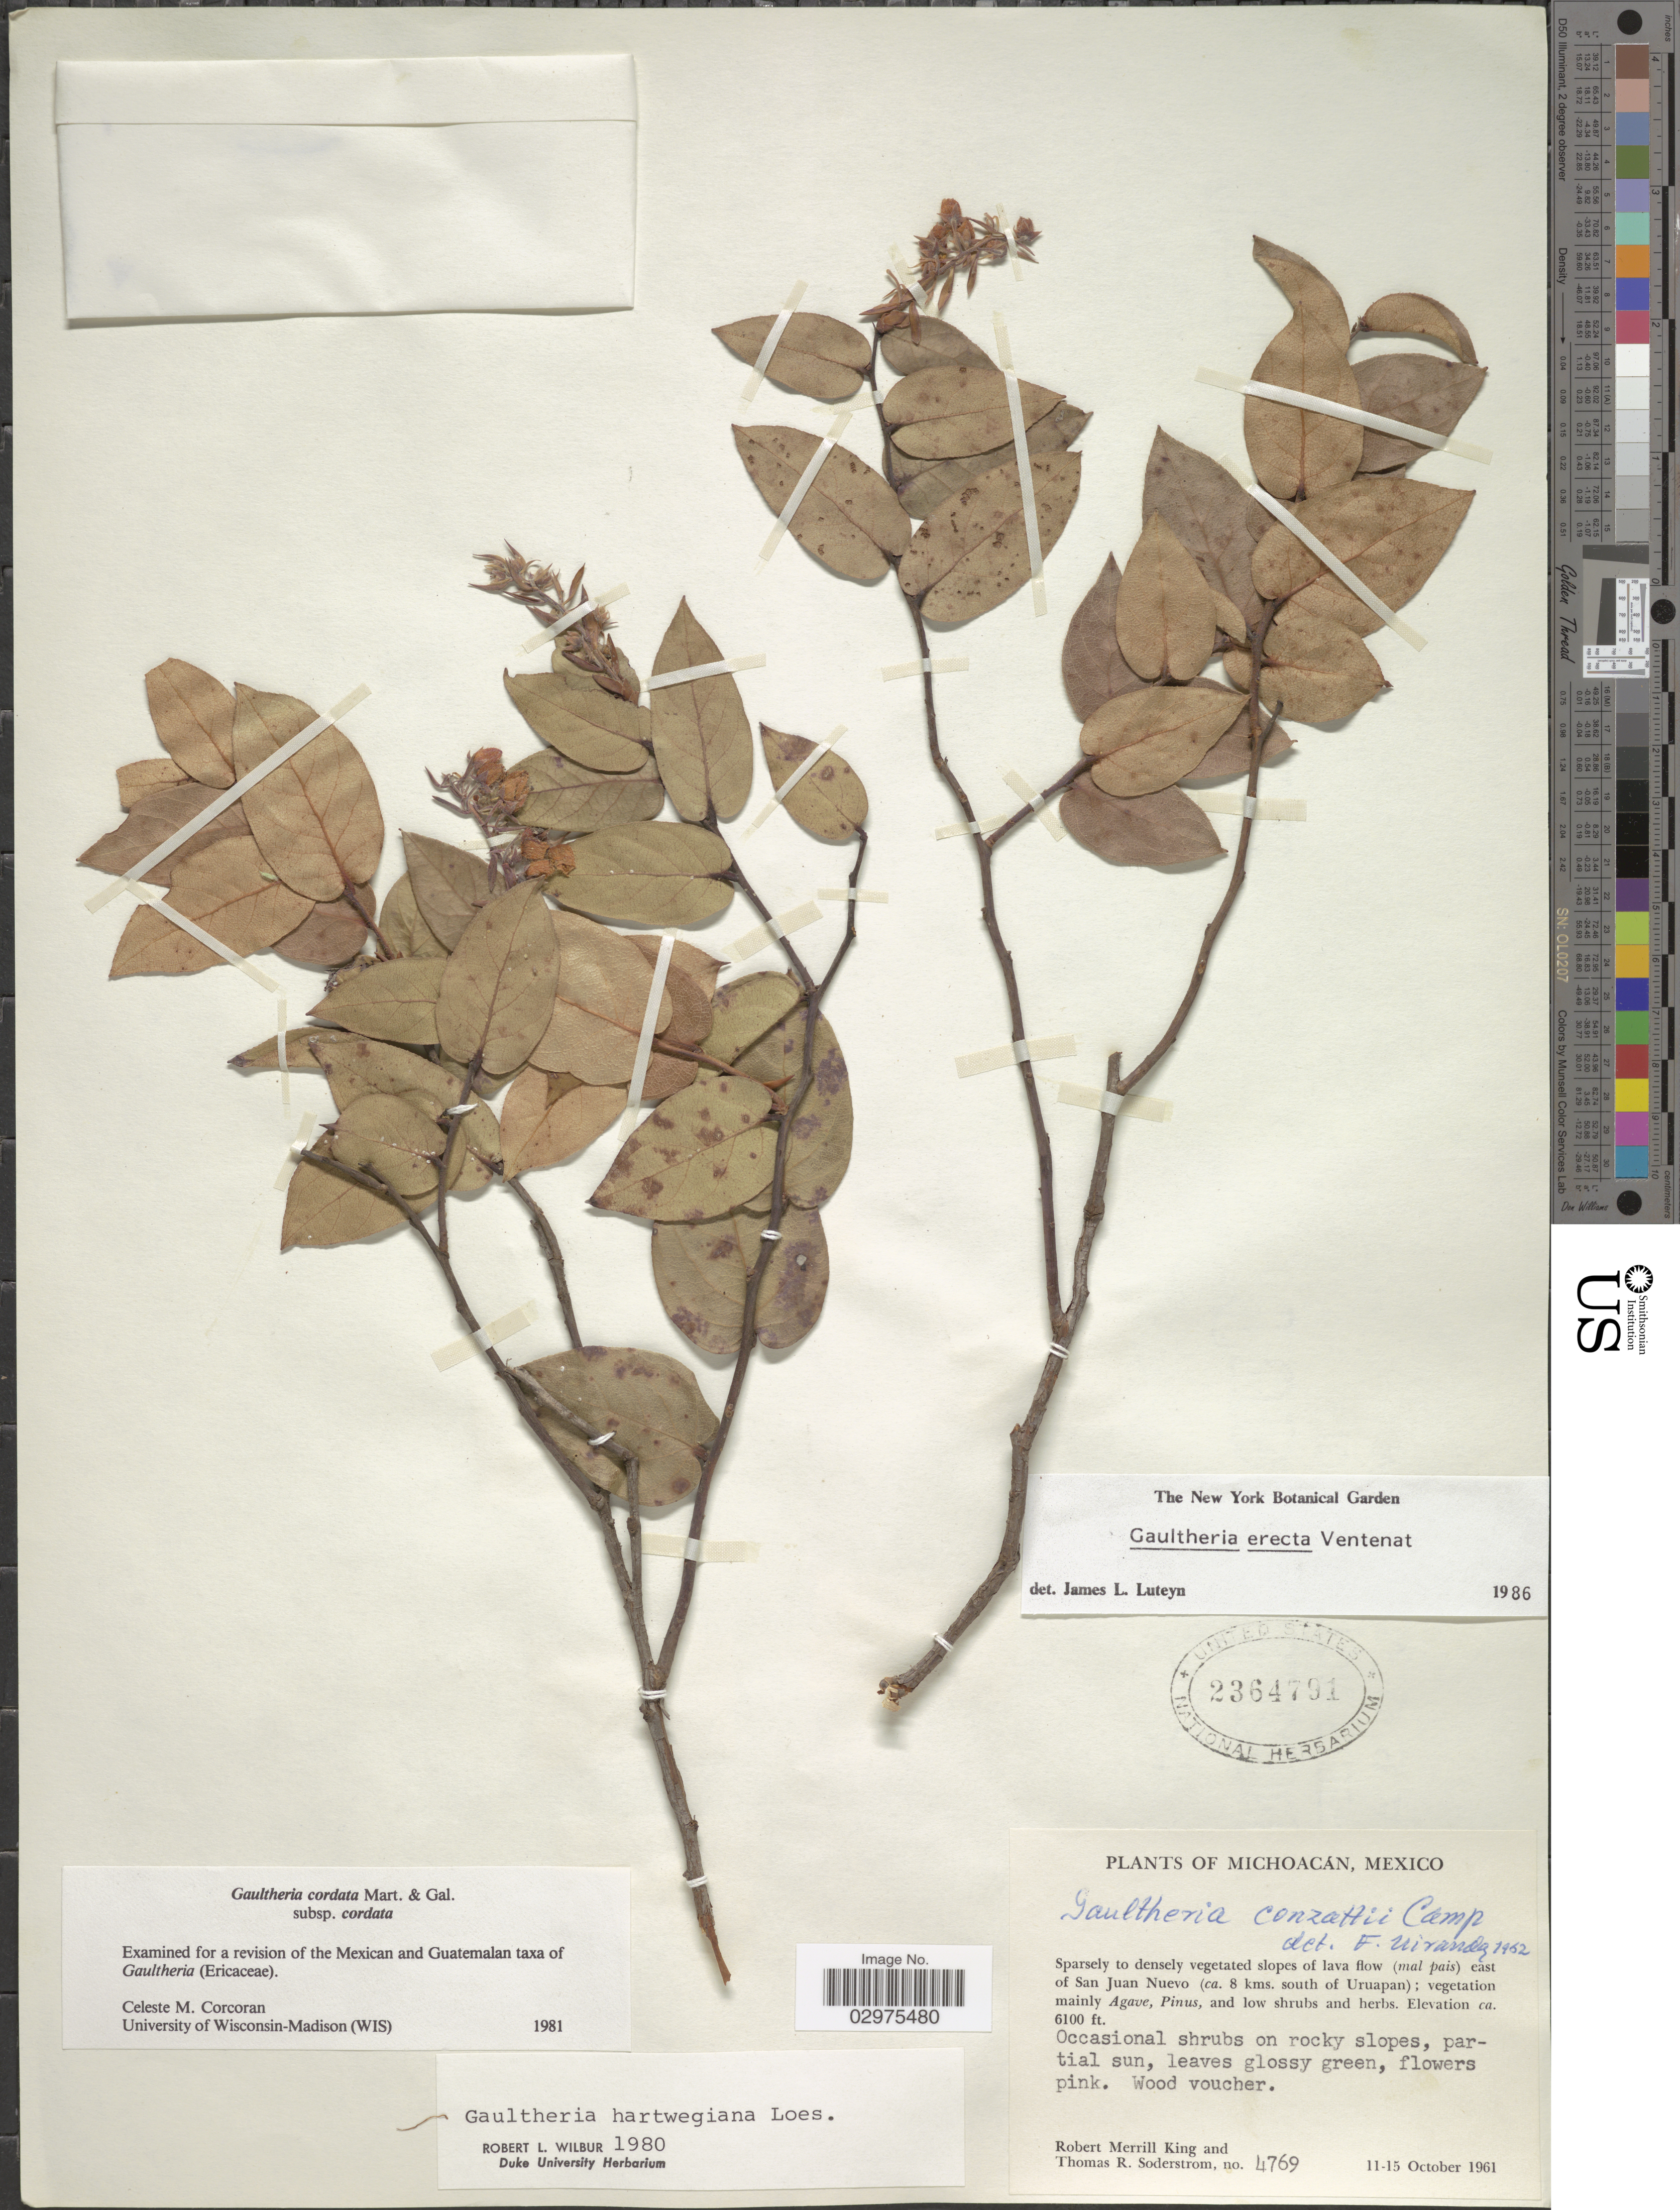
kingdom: Plantae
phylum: Tracheophyta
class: Magnoliopsida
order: Ericales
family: Ericaceae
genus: Gaultheria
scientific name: Gaultheria erecta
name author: Vent.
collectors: R. M. King & T. R. Soderstrom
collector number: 4769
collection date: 1961-10-11/1961-10-15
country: Mexico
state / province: Michoacán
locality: East of San Juan Nuevo (ca. 8 kms. south of Uruapan).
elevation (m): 1859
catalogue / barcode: US 2364791